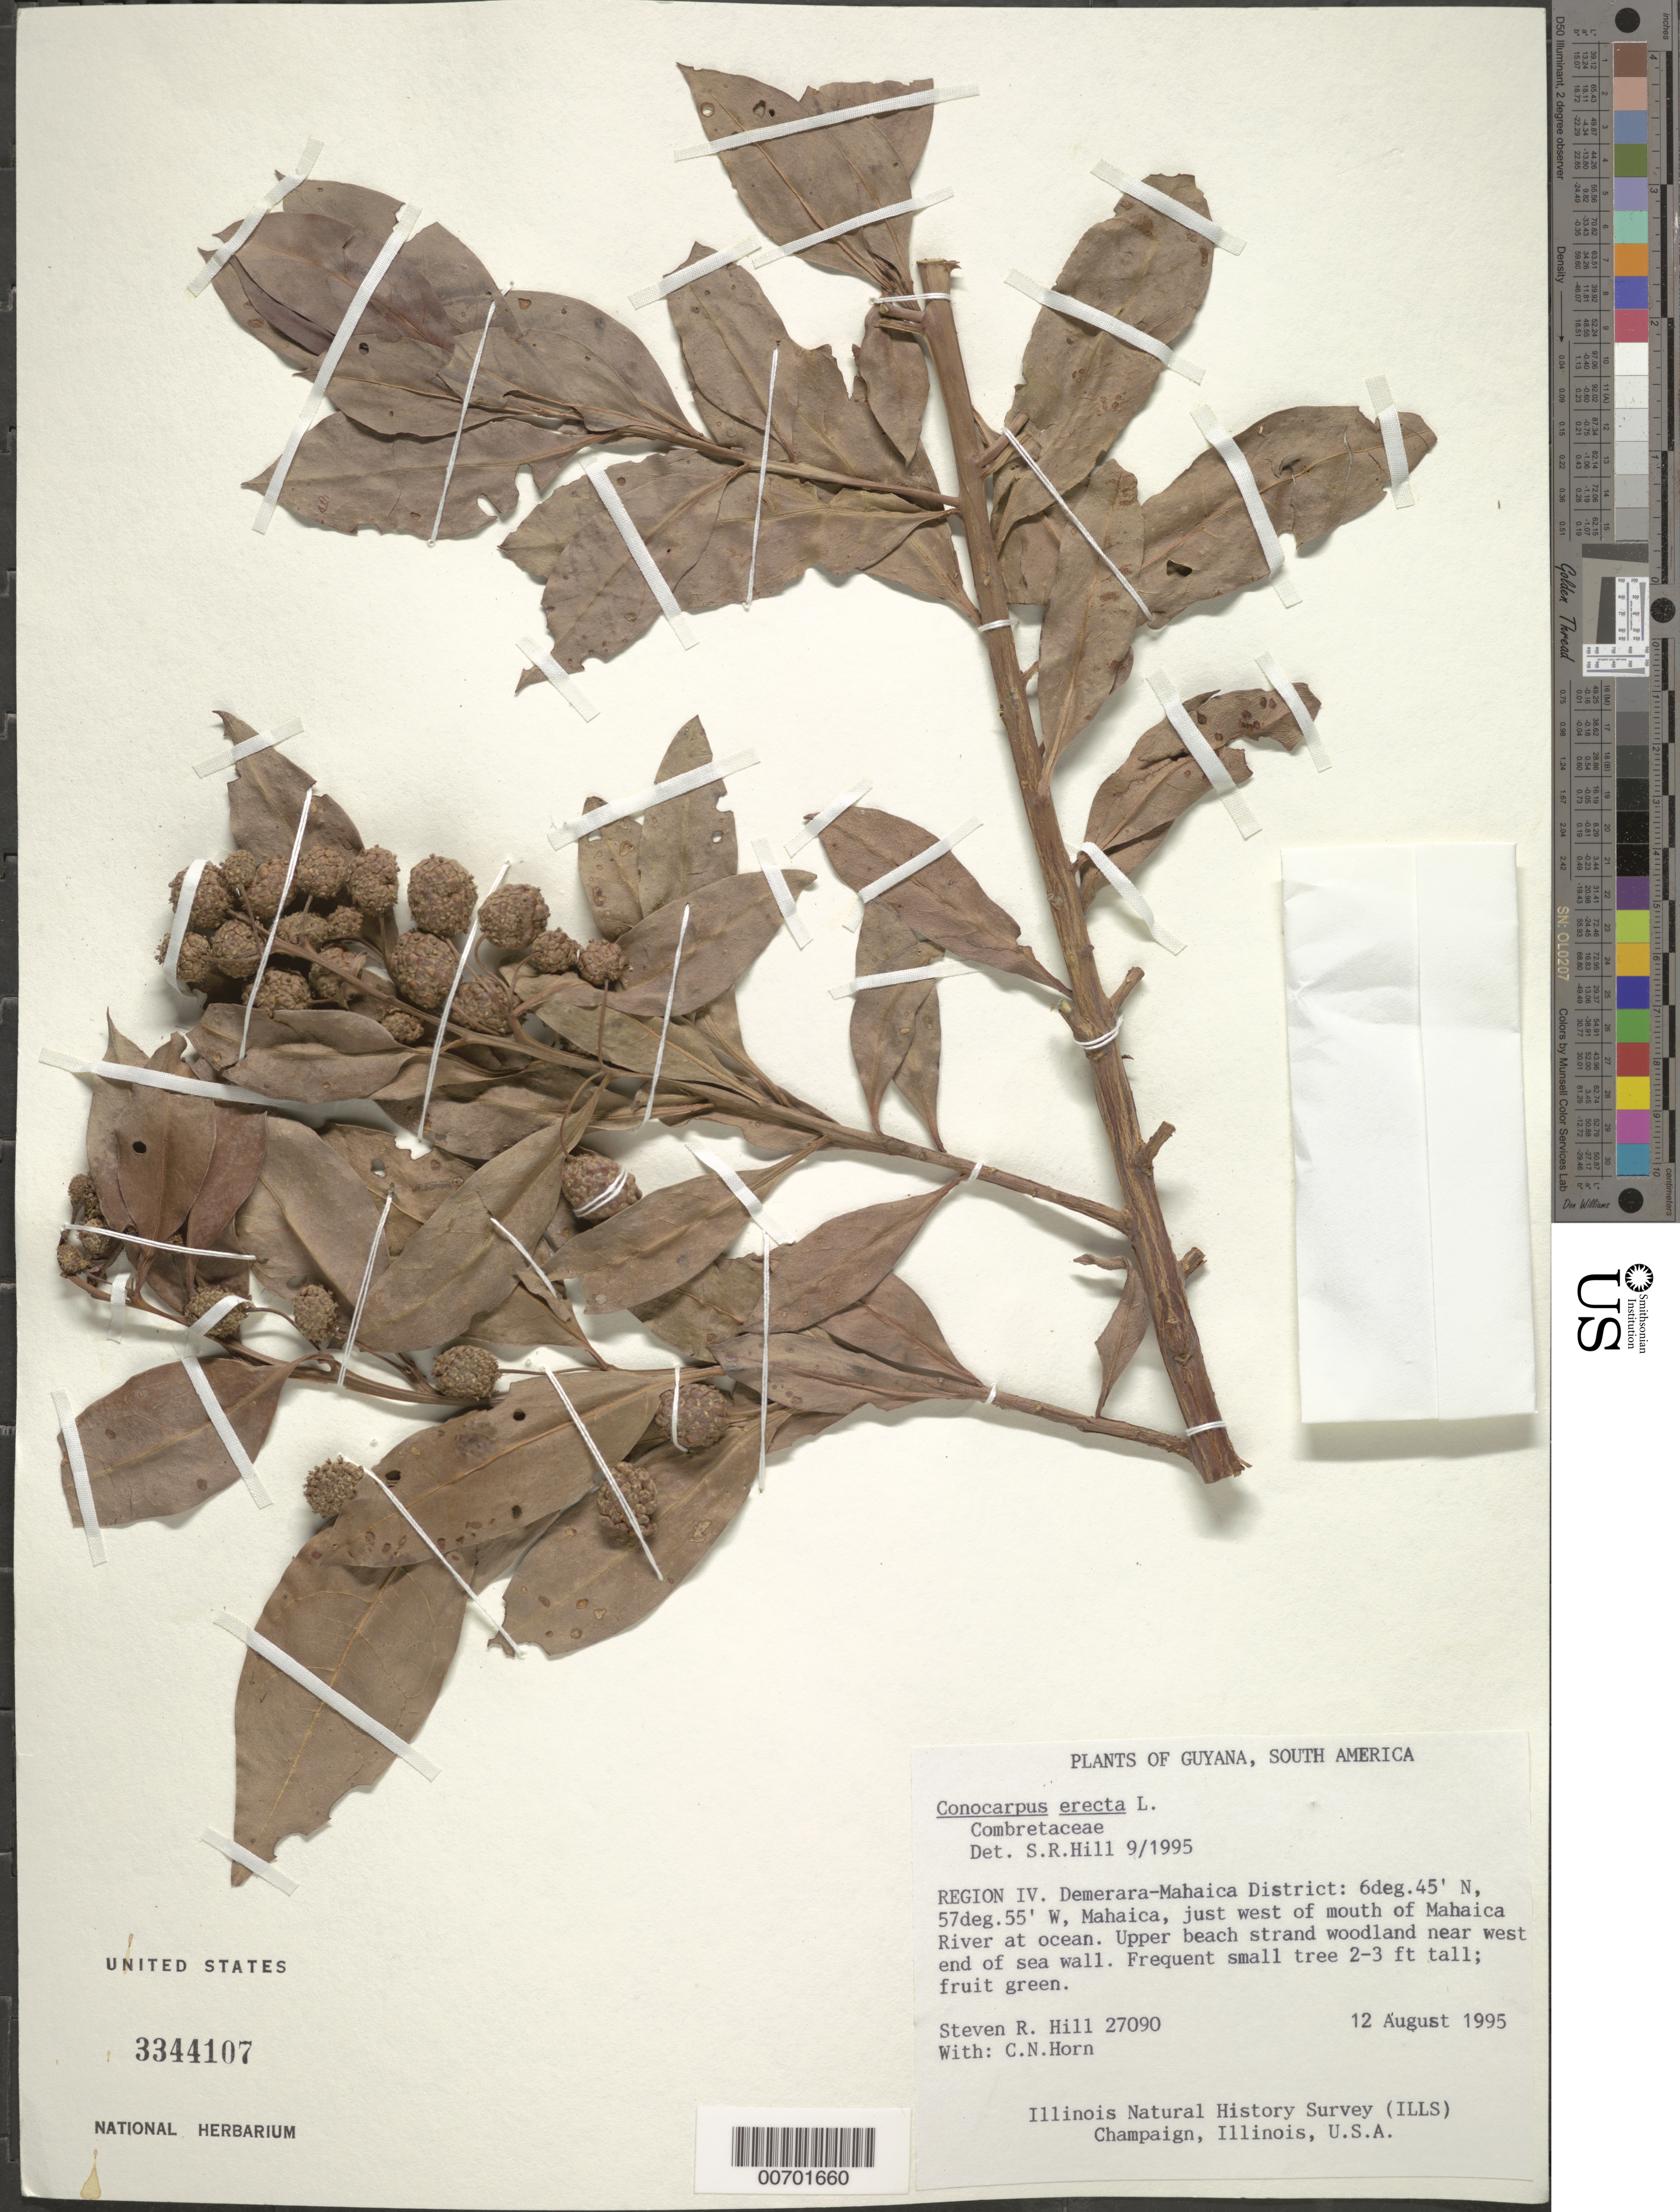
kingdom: Plantae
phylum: Tracheophyta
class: Magnoliopsida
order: Myrtales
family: Combretaceae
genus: Conocarpus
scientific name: Conocarpus erectus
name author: L.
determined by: Hill, Steven R.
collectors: S. R. Hill & C. N. Horn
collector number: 27090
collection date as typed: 12-Aug-95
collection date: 1995-08-12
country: Guyana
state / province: Demerara-Mahaica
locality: Mahaica, on coast 20 miles east of Georgetown; just W of mouth of Mahaica R. at ocean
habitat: Upper beach strand woodland near west end of sea wall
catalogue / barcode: US 3344107